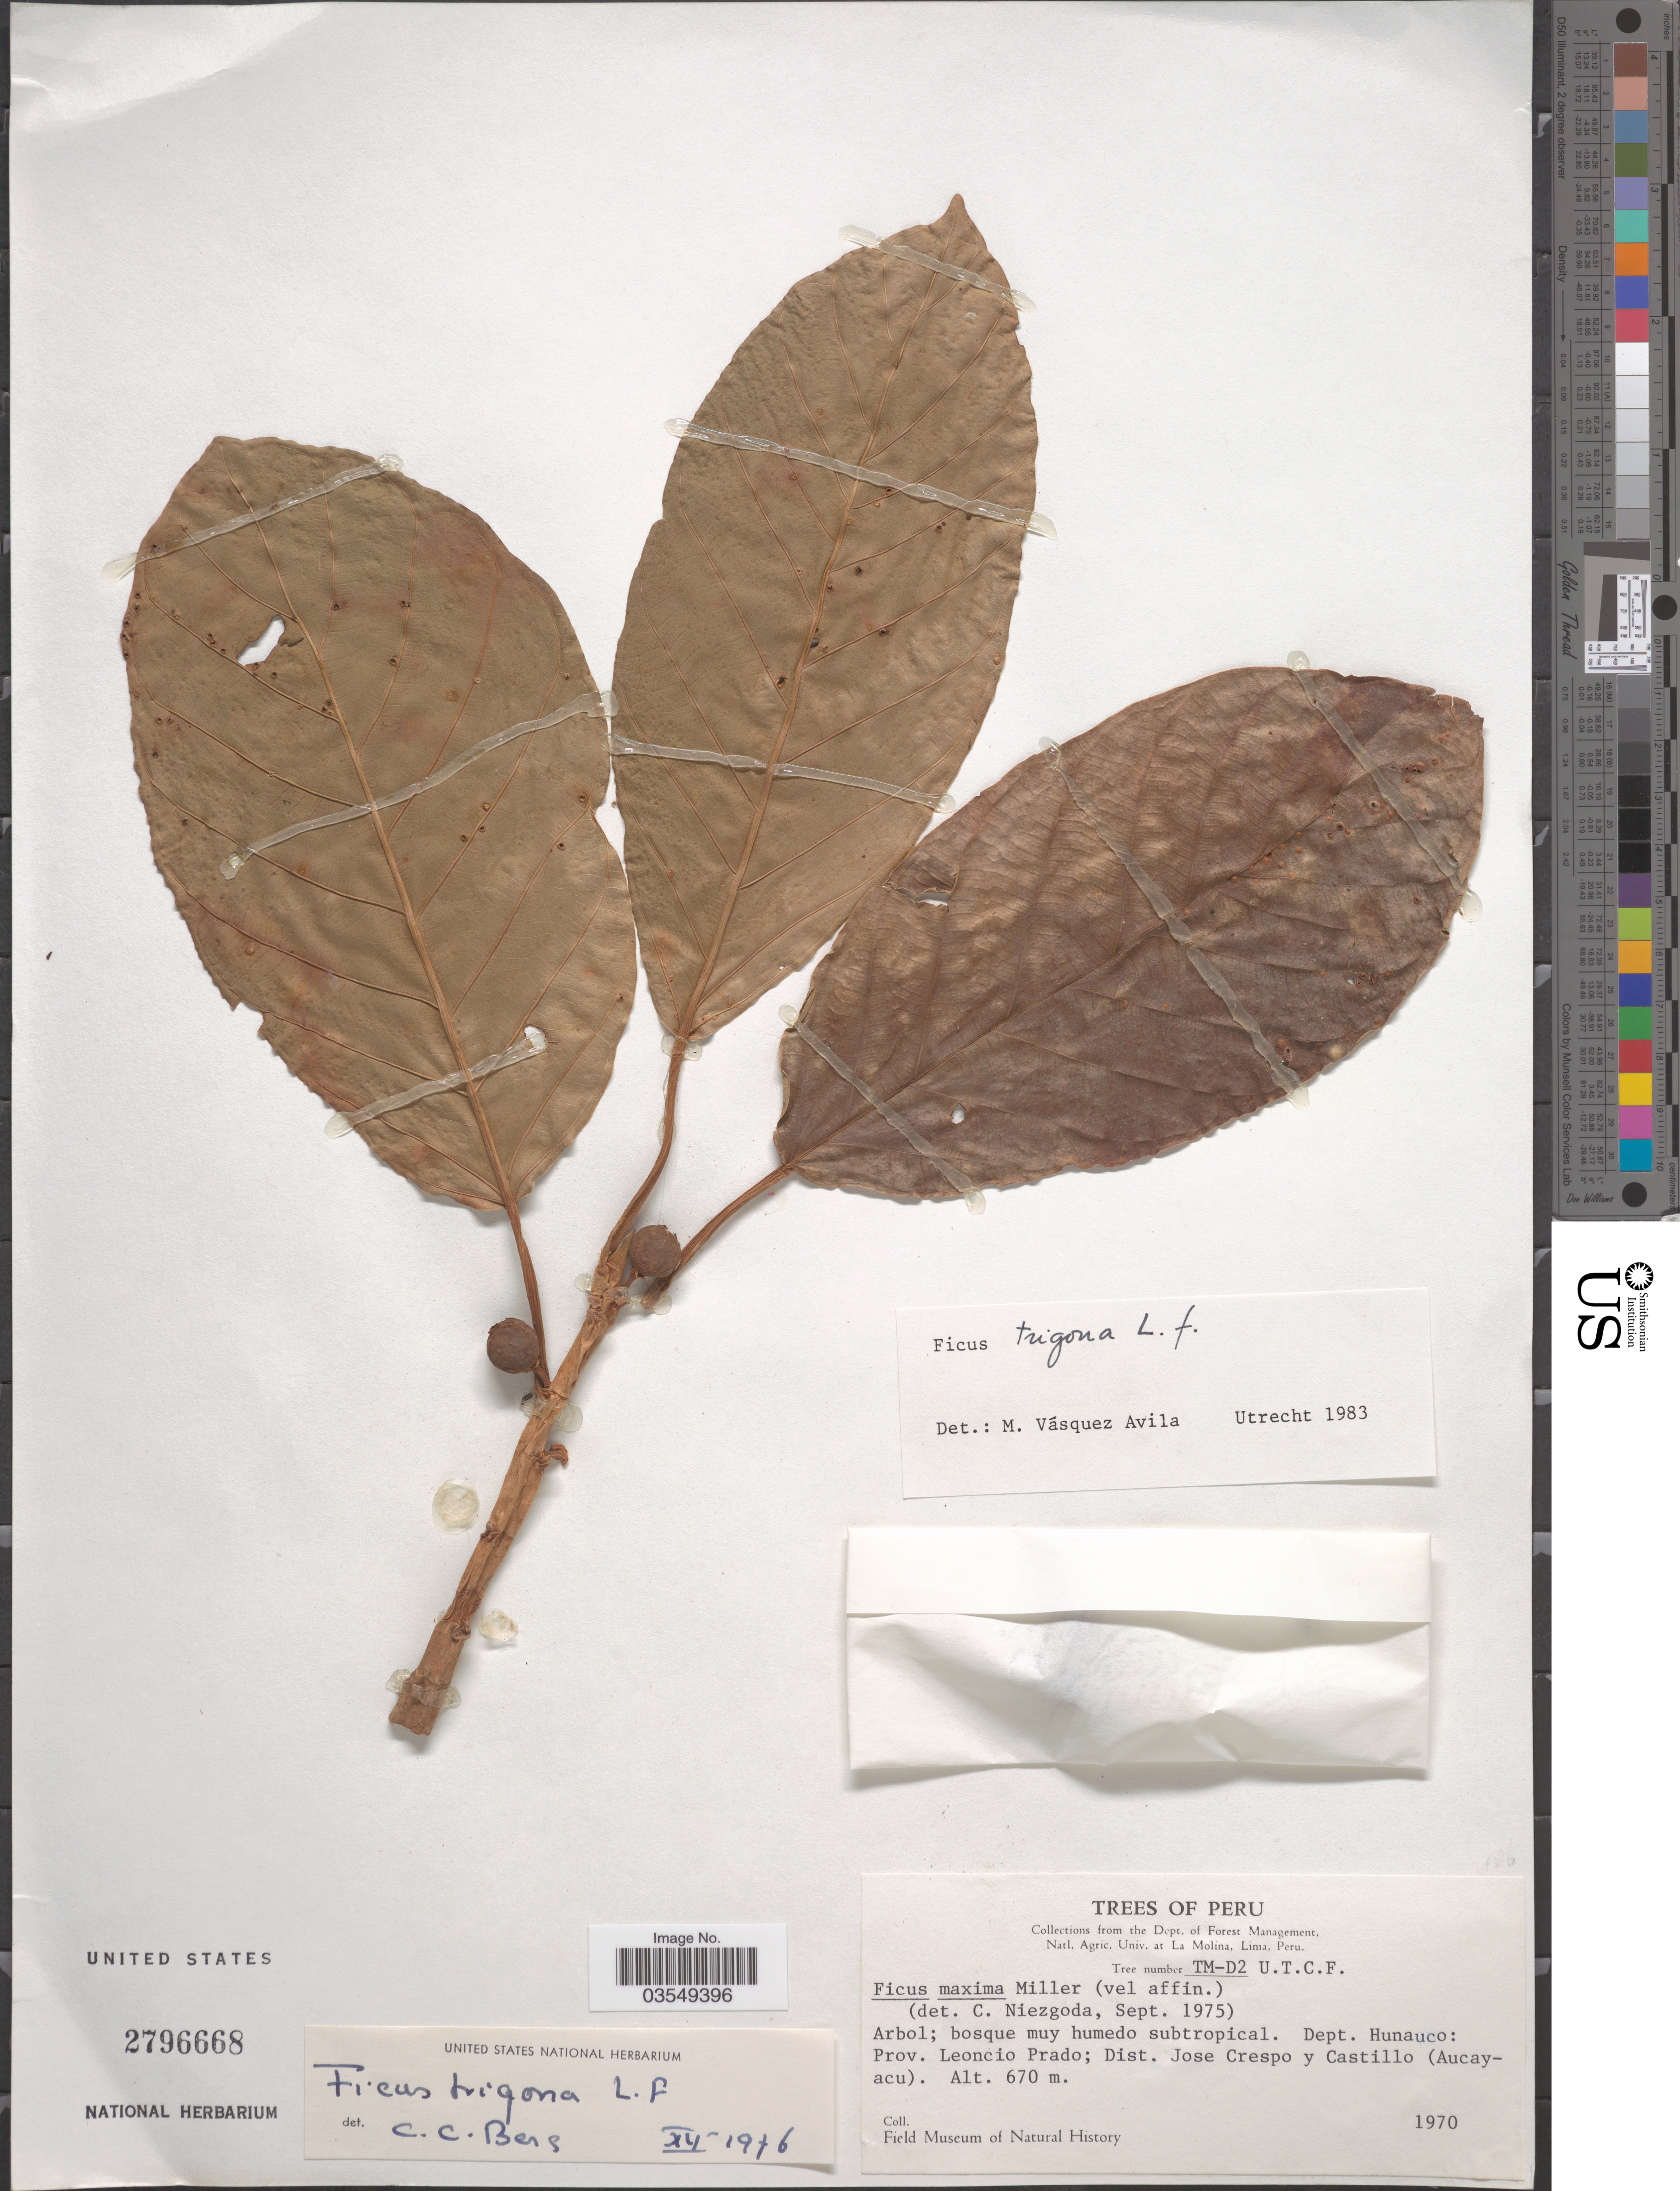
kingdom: Plantae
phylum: Tracheophyta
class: Magnoliopsida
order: Rosales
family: Moraceae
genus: Ficus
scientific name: Ficus trigona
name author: L. f.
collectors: Field Museum of Natural History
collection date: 1970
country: Peru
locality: Dept. Hunauco: Prov. Leoncio Prado; Dist. Jose Crespo y Castillo (Aucayacu).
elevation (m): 670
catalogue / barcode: US 2796668